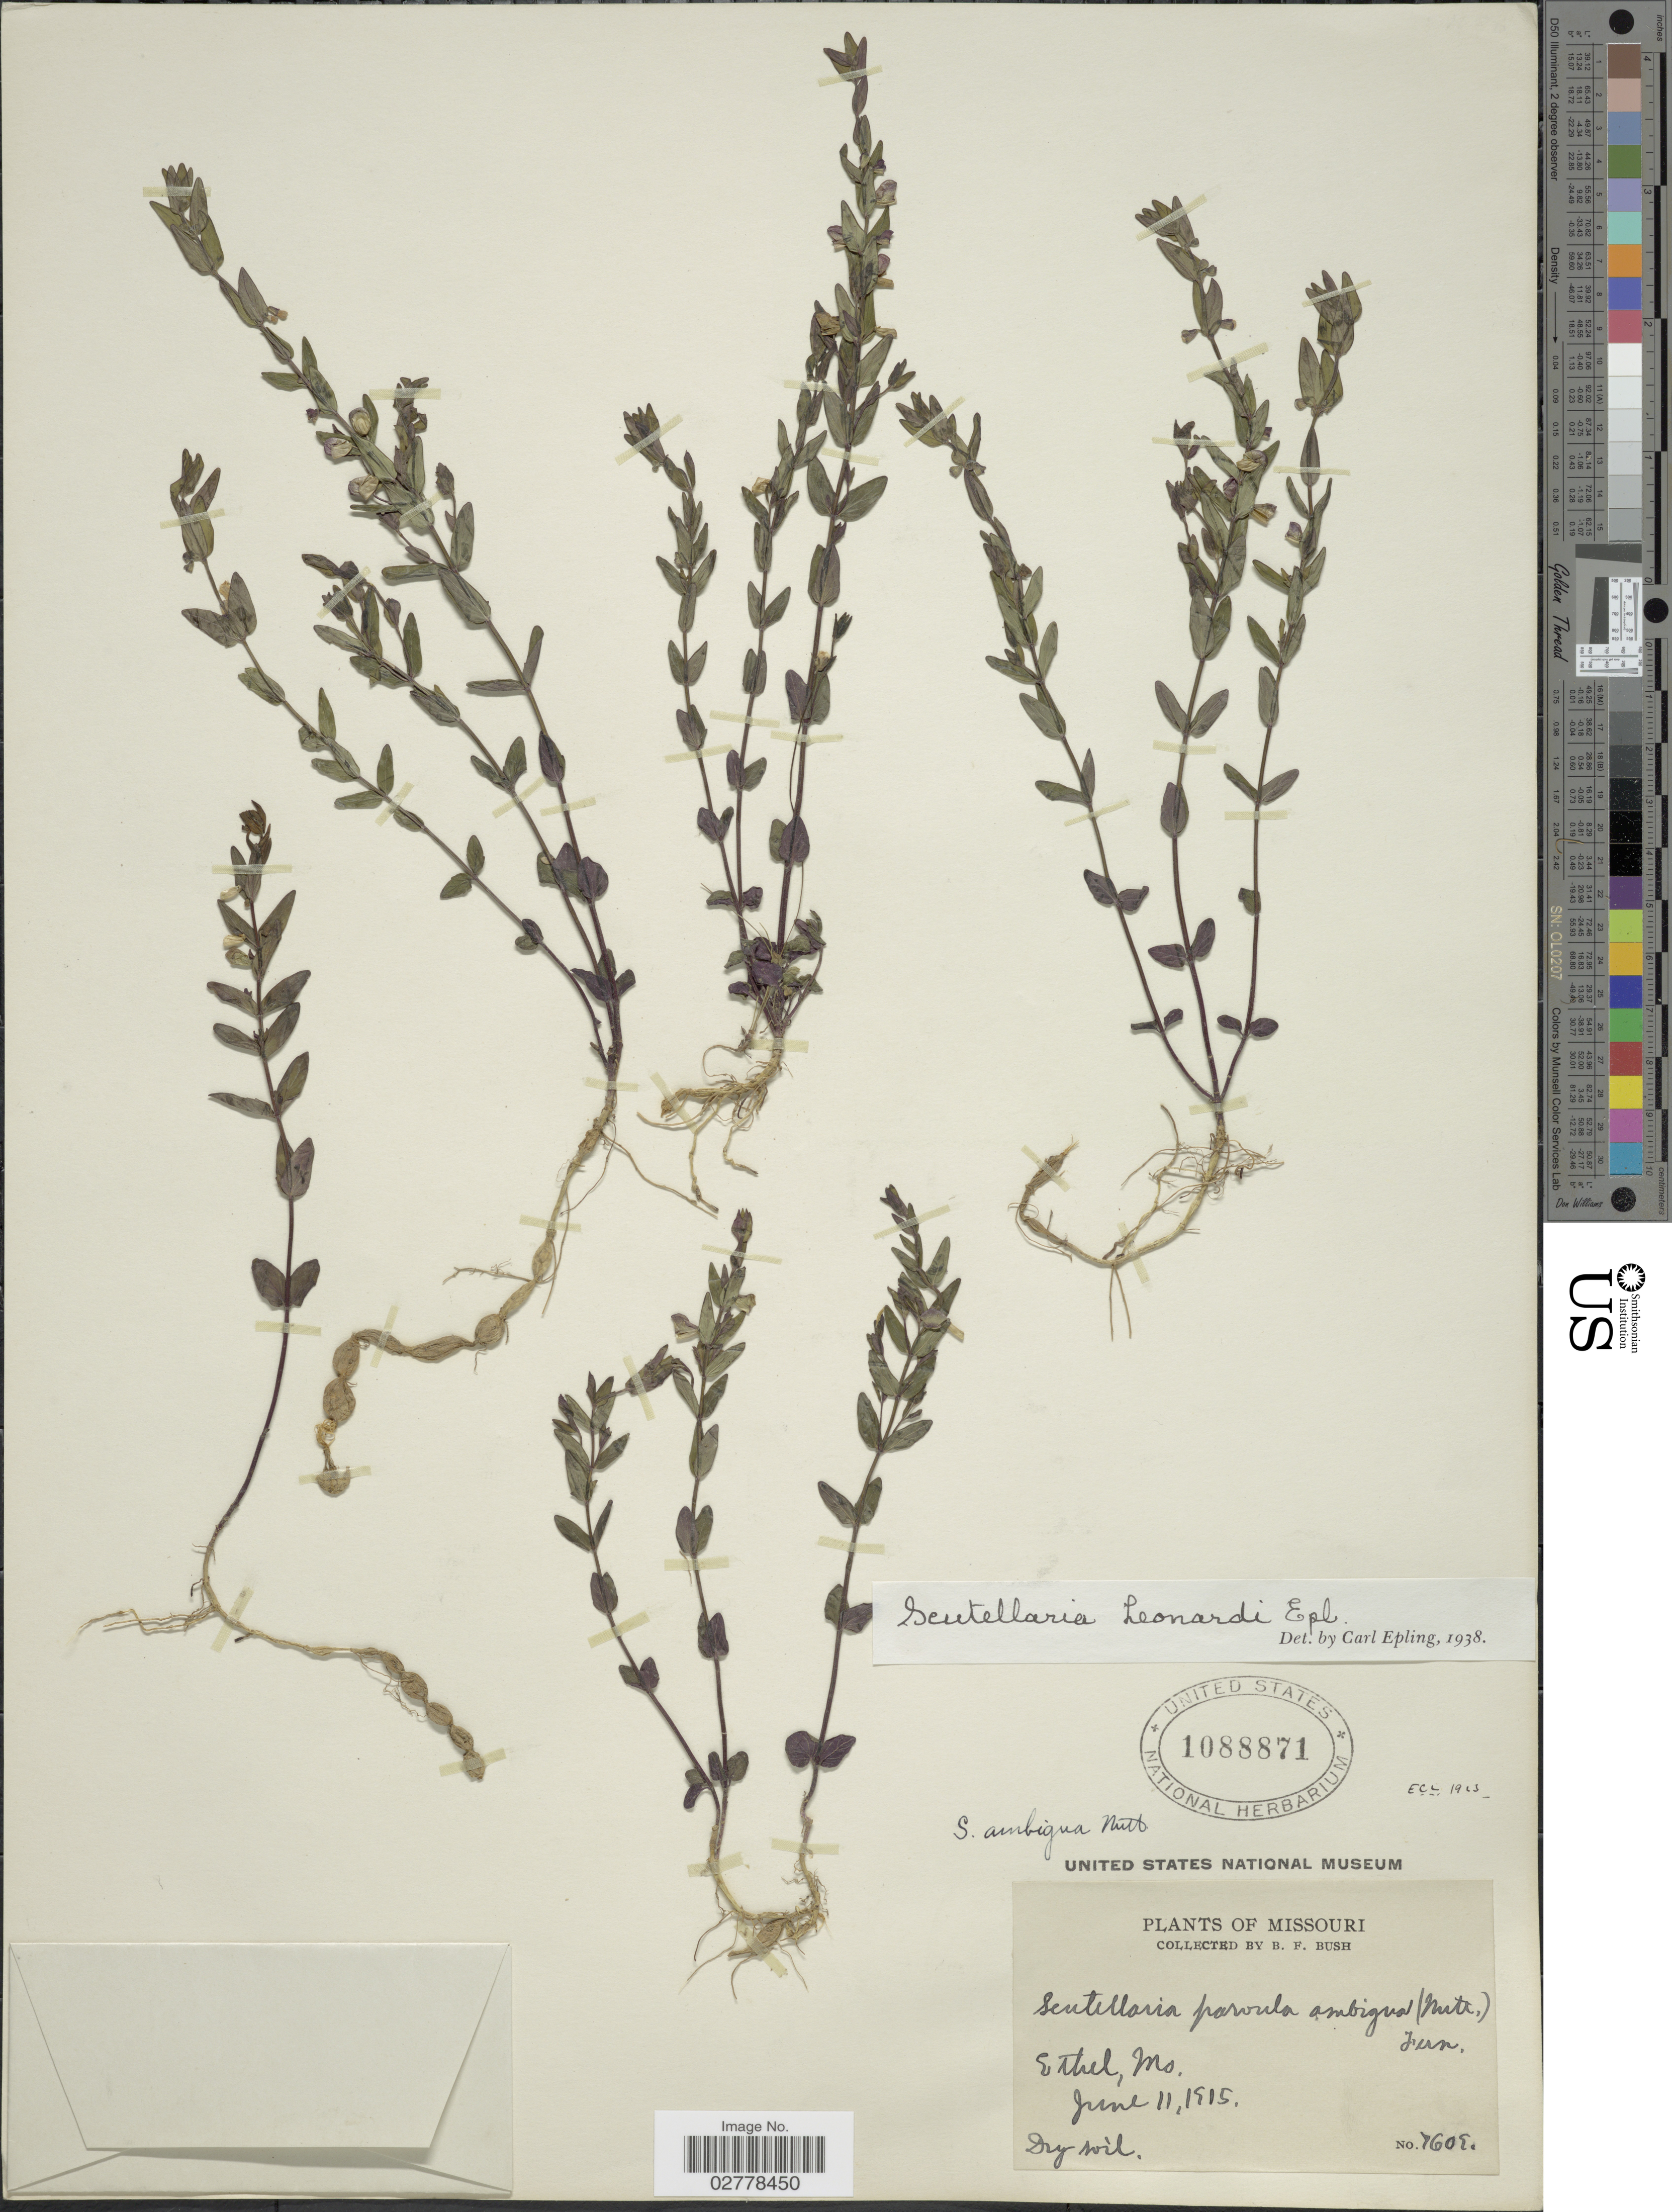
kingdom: Plantae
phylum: Tracheophyta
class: Magnoliopsida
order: Lamiales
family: Lamiaceae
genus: Scutellaria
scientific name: Scutellaria leonardii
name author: Epling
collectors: B. F. Bush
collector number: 7609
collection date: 1915-06-11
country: United States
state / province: Missouri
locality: Ethel.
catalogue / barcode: US 1088871